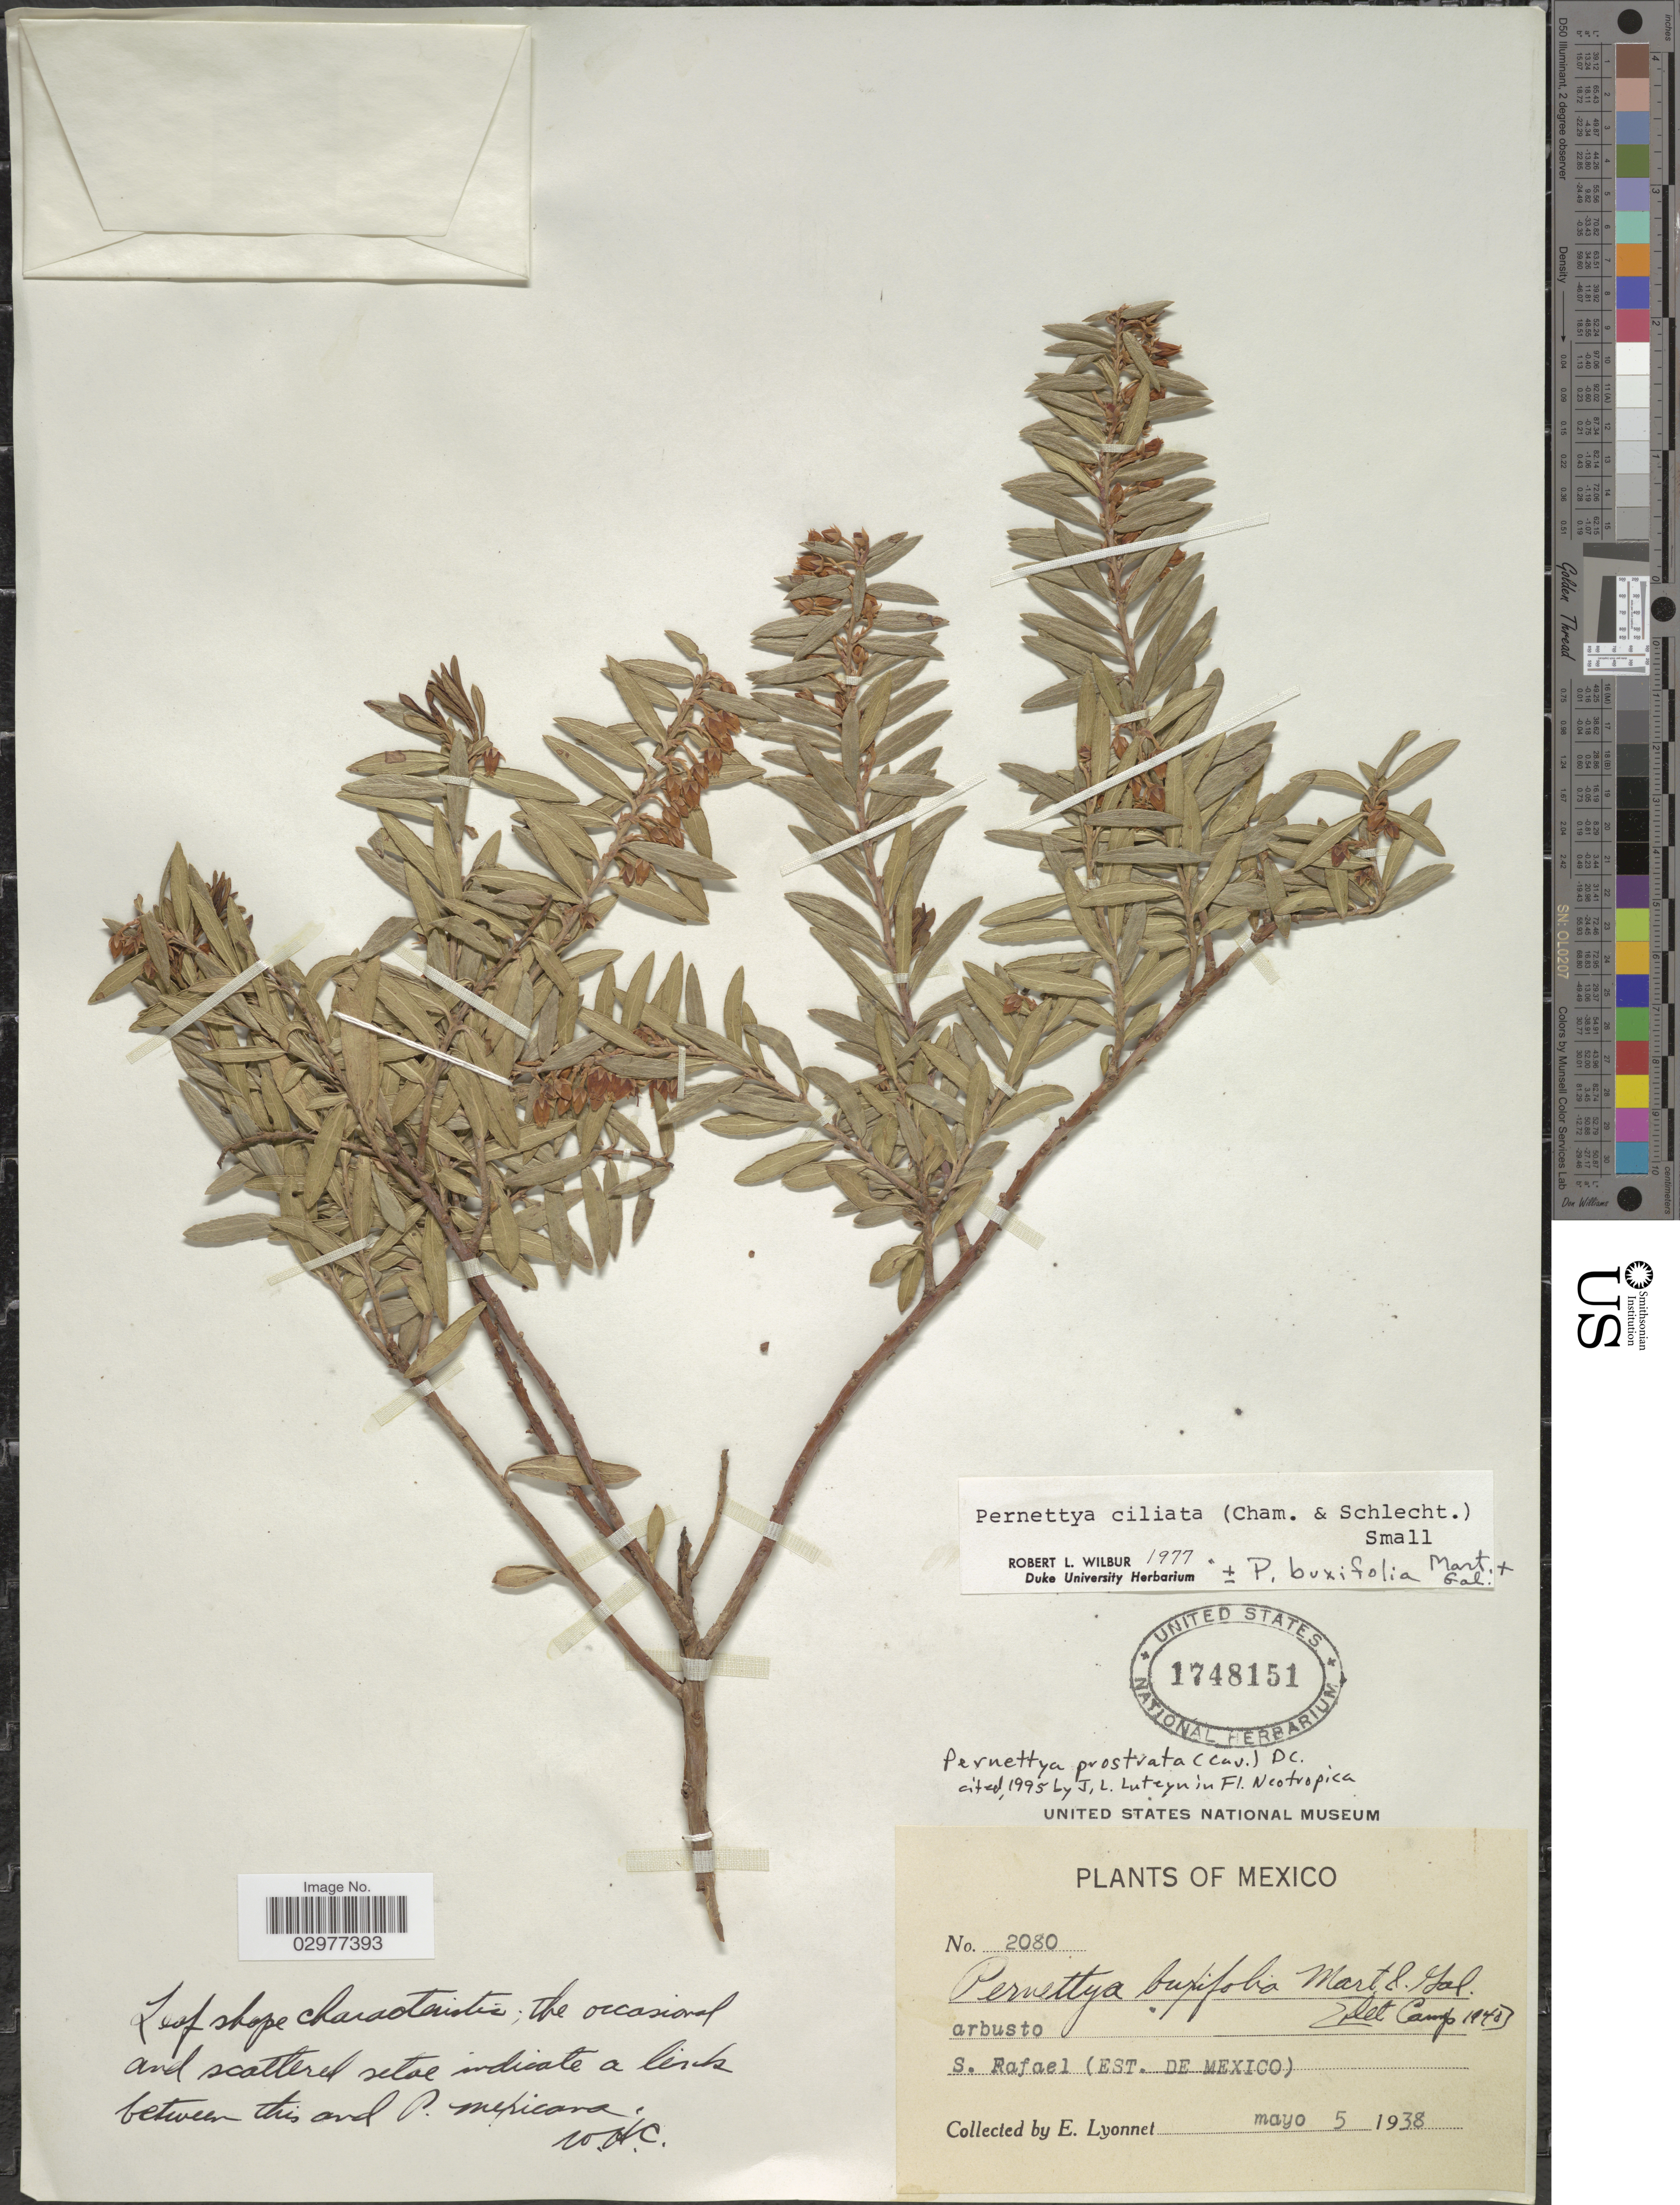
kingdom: Plantae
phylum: Tracheophyta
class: Magnoliopsida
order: Ericales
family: Ericaceae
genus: Pernettya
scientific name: Pernettya prostrata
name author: (Cav.) DC.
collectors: E. Lyonnet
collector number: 2080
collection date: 1938-05-05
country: Mexico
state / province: México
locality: S. Rafael (Est. de Mexico).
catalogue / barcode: US 1748151